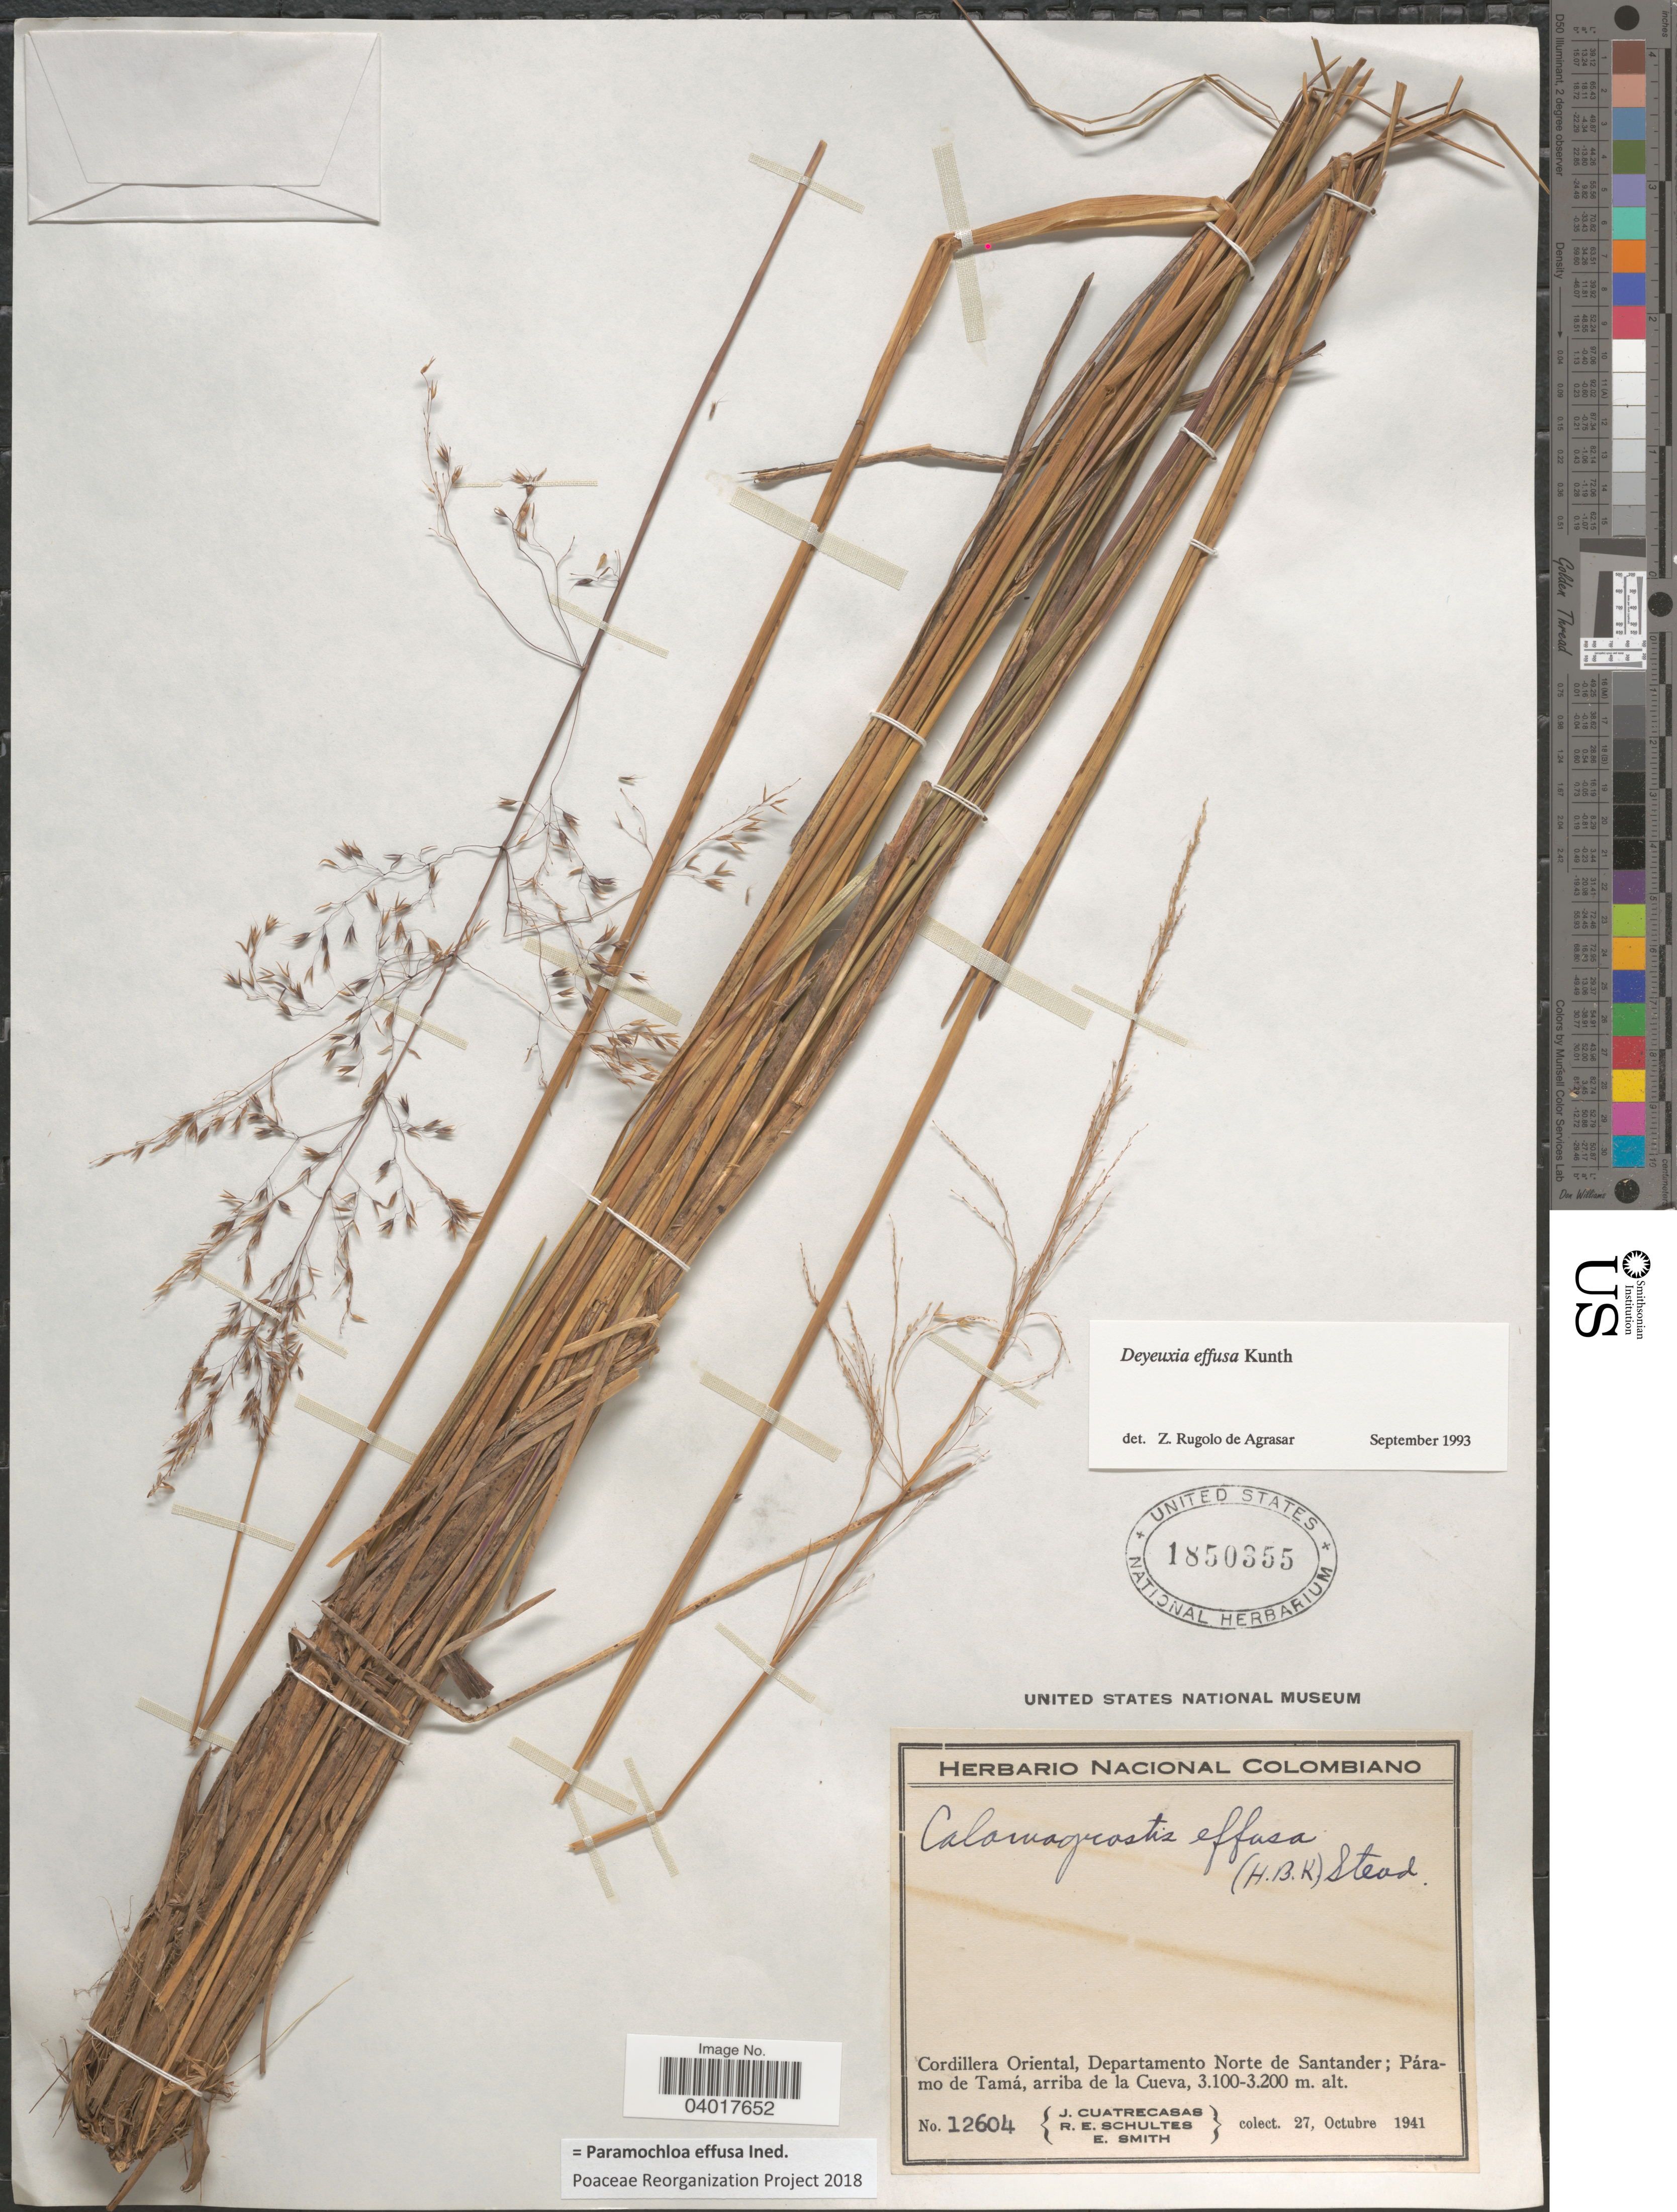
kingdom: Plantae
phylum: Tracheophyta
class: Liliopsida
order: Poales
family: Poaceae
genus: Paramochloa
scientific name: Paramochloa effusa ined.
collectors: J. Cuatrecasas, R. E. Schultes & E. Smith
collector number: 12604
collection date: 1941-10-27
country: Colombia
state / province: Norte de Santander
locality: Cordillera Oriental, Departamento Norte de Santander; Páramo de Tamá, arriba de la Cueva.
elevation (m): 3100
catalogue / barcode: US 1850355